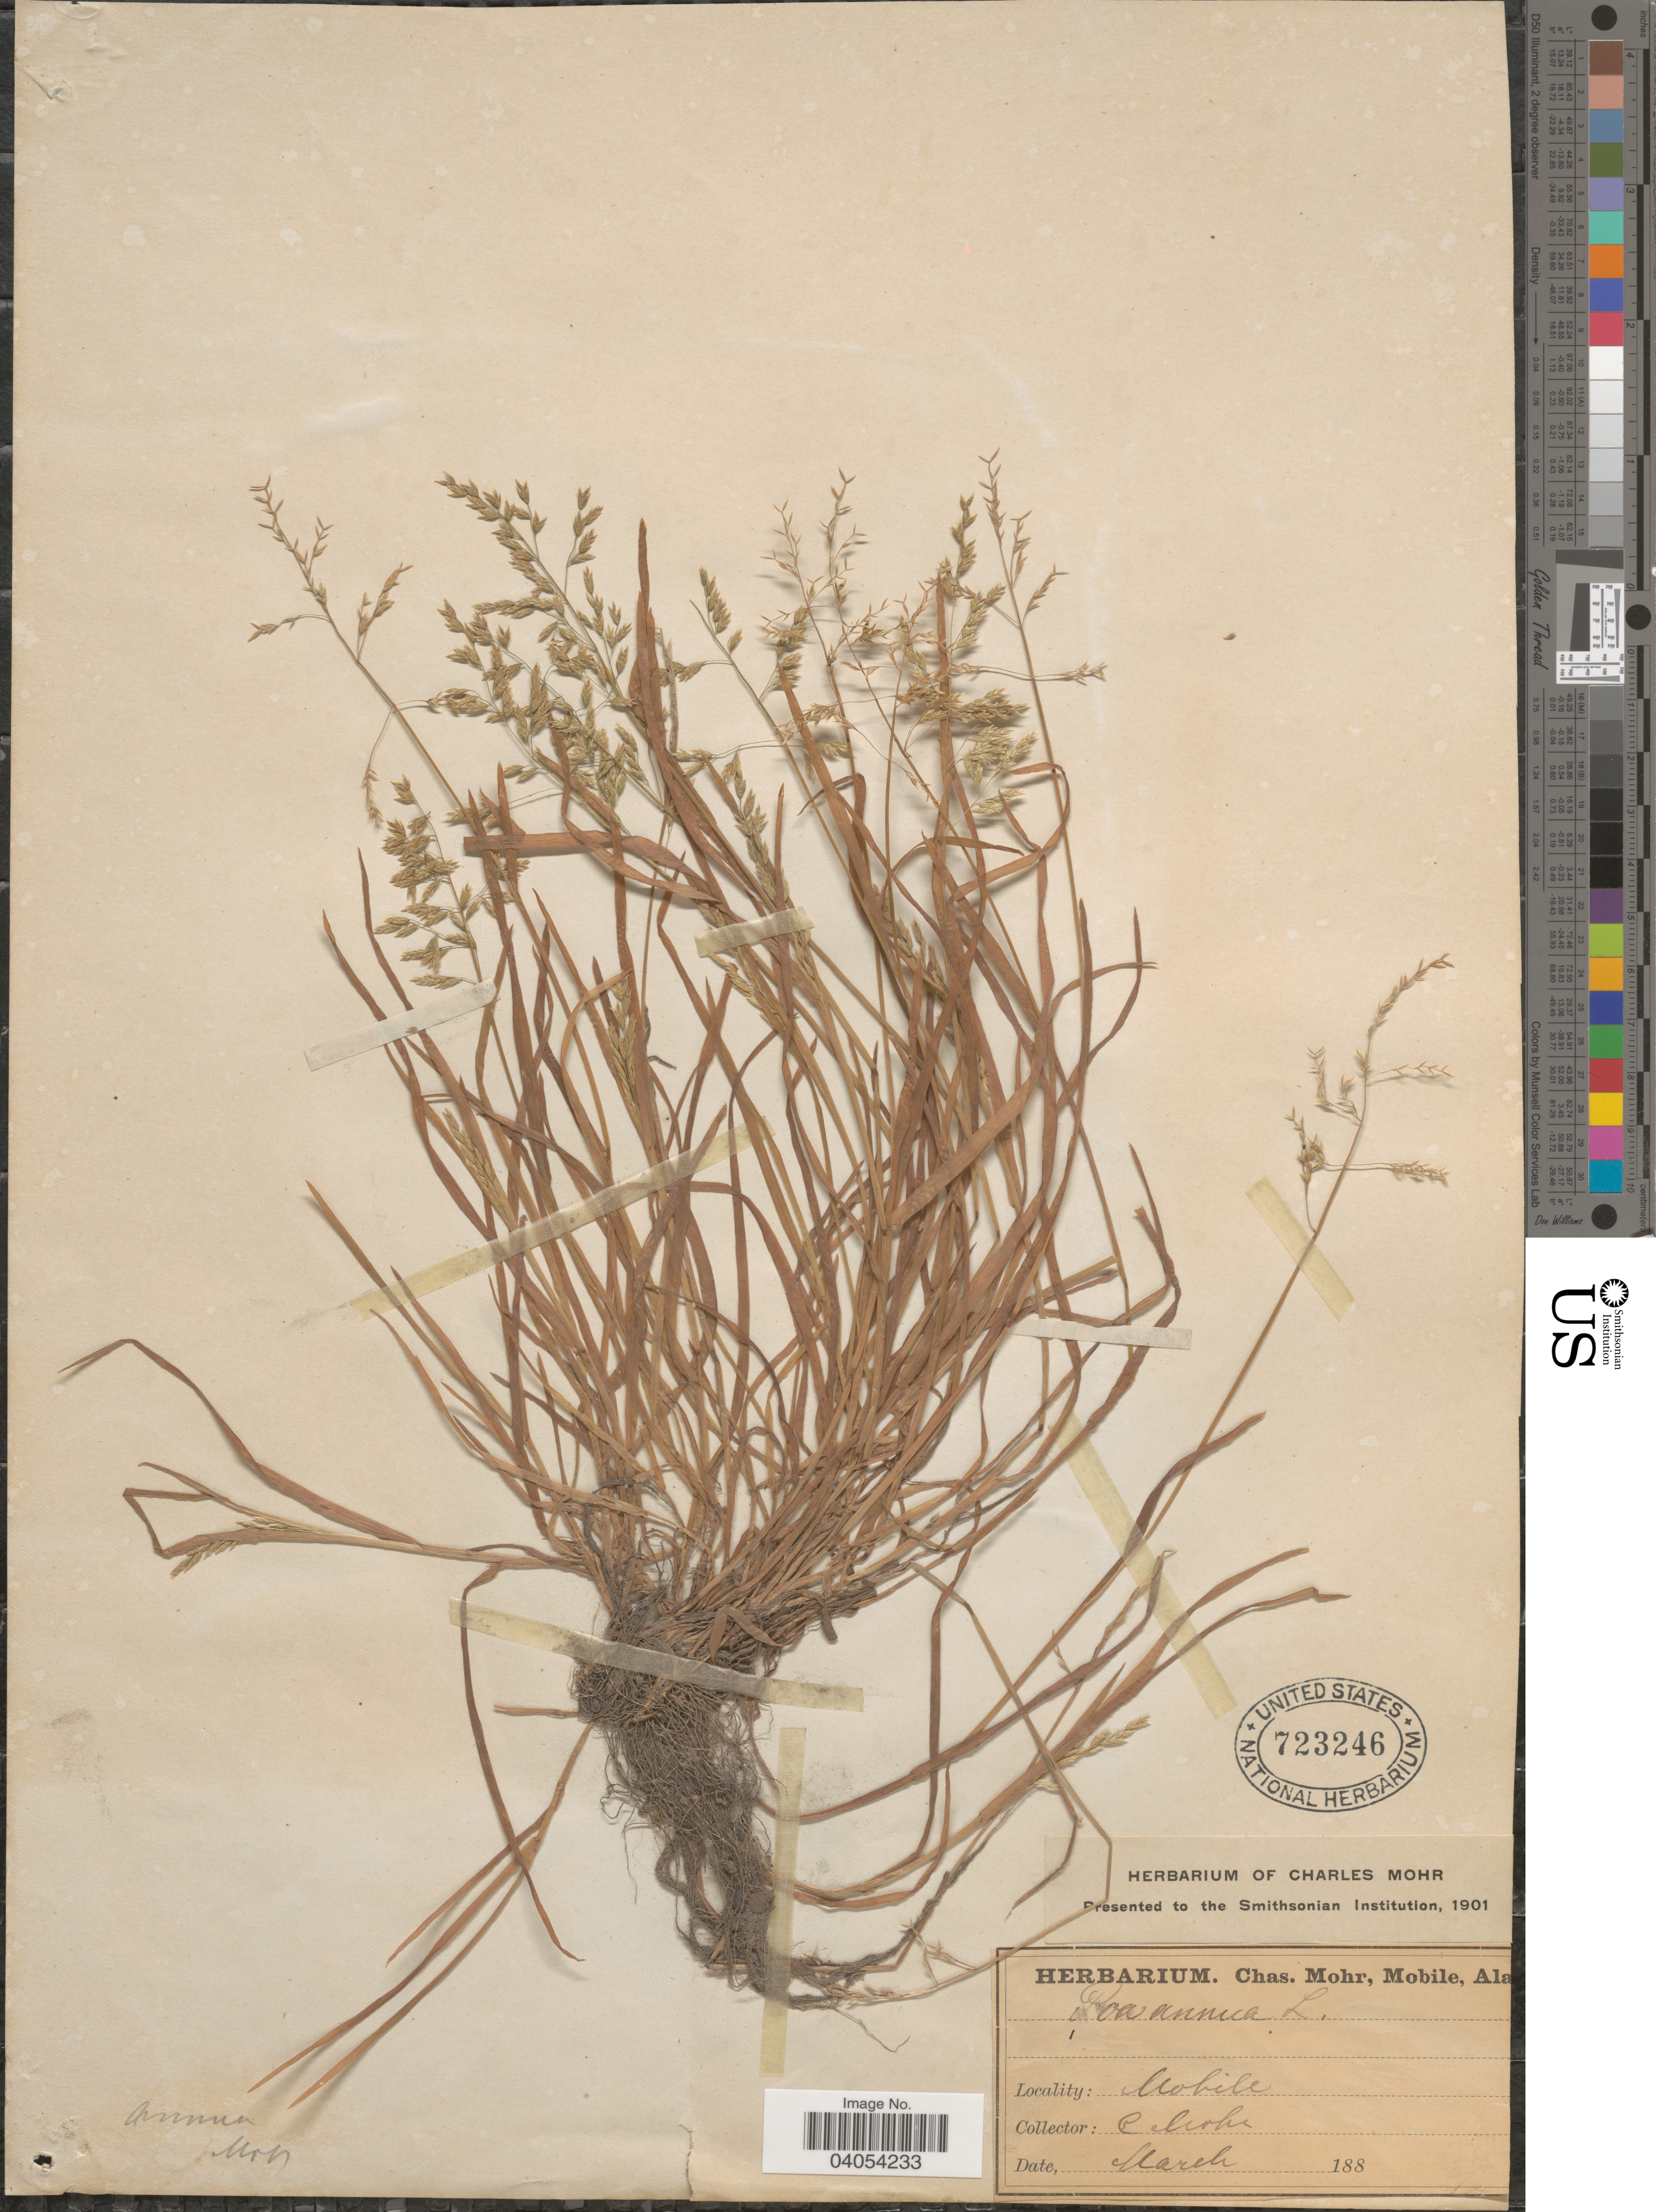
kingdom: Plantae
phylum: Tracheophyta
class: Liliopsida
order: Poales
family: Poaceae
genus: Poa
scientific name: Poa annua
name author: L.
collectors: Mohr, C. T. (herbarium)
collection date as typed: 188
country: United States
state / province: Alabama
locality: Mobile.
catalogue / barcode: US 723246